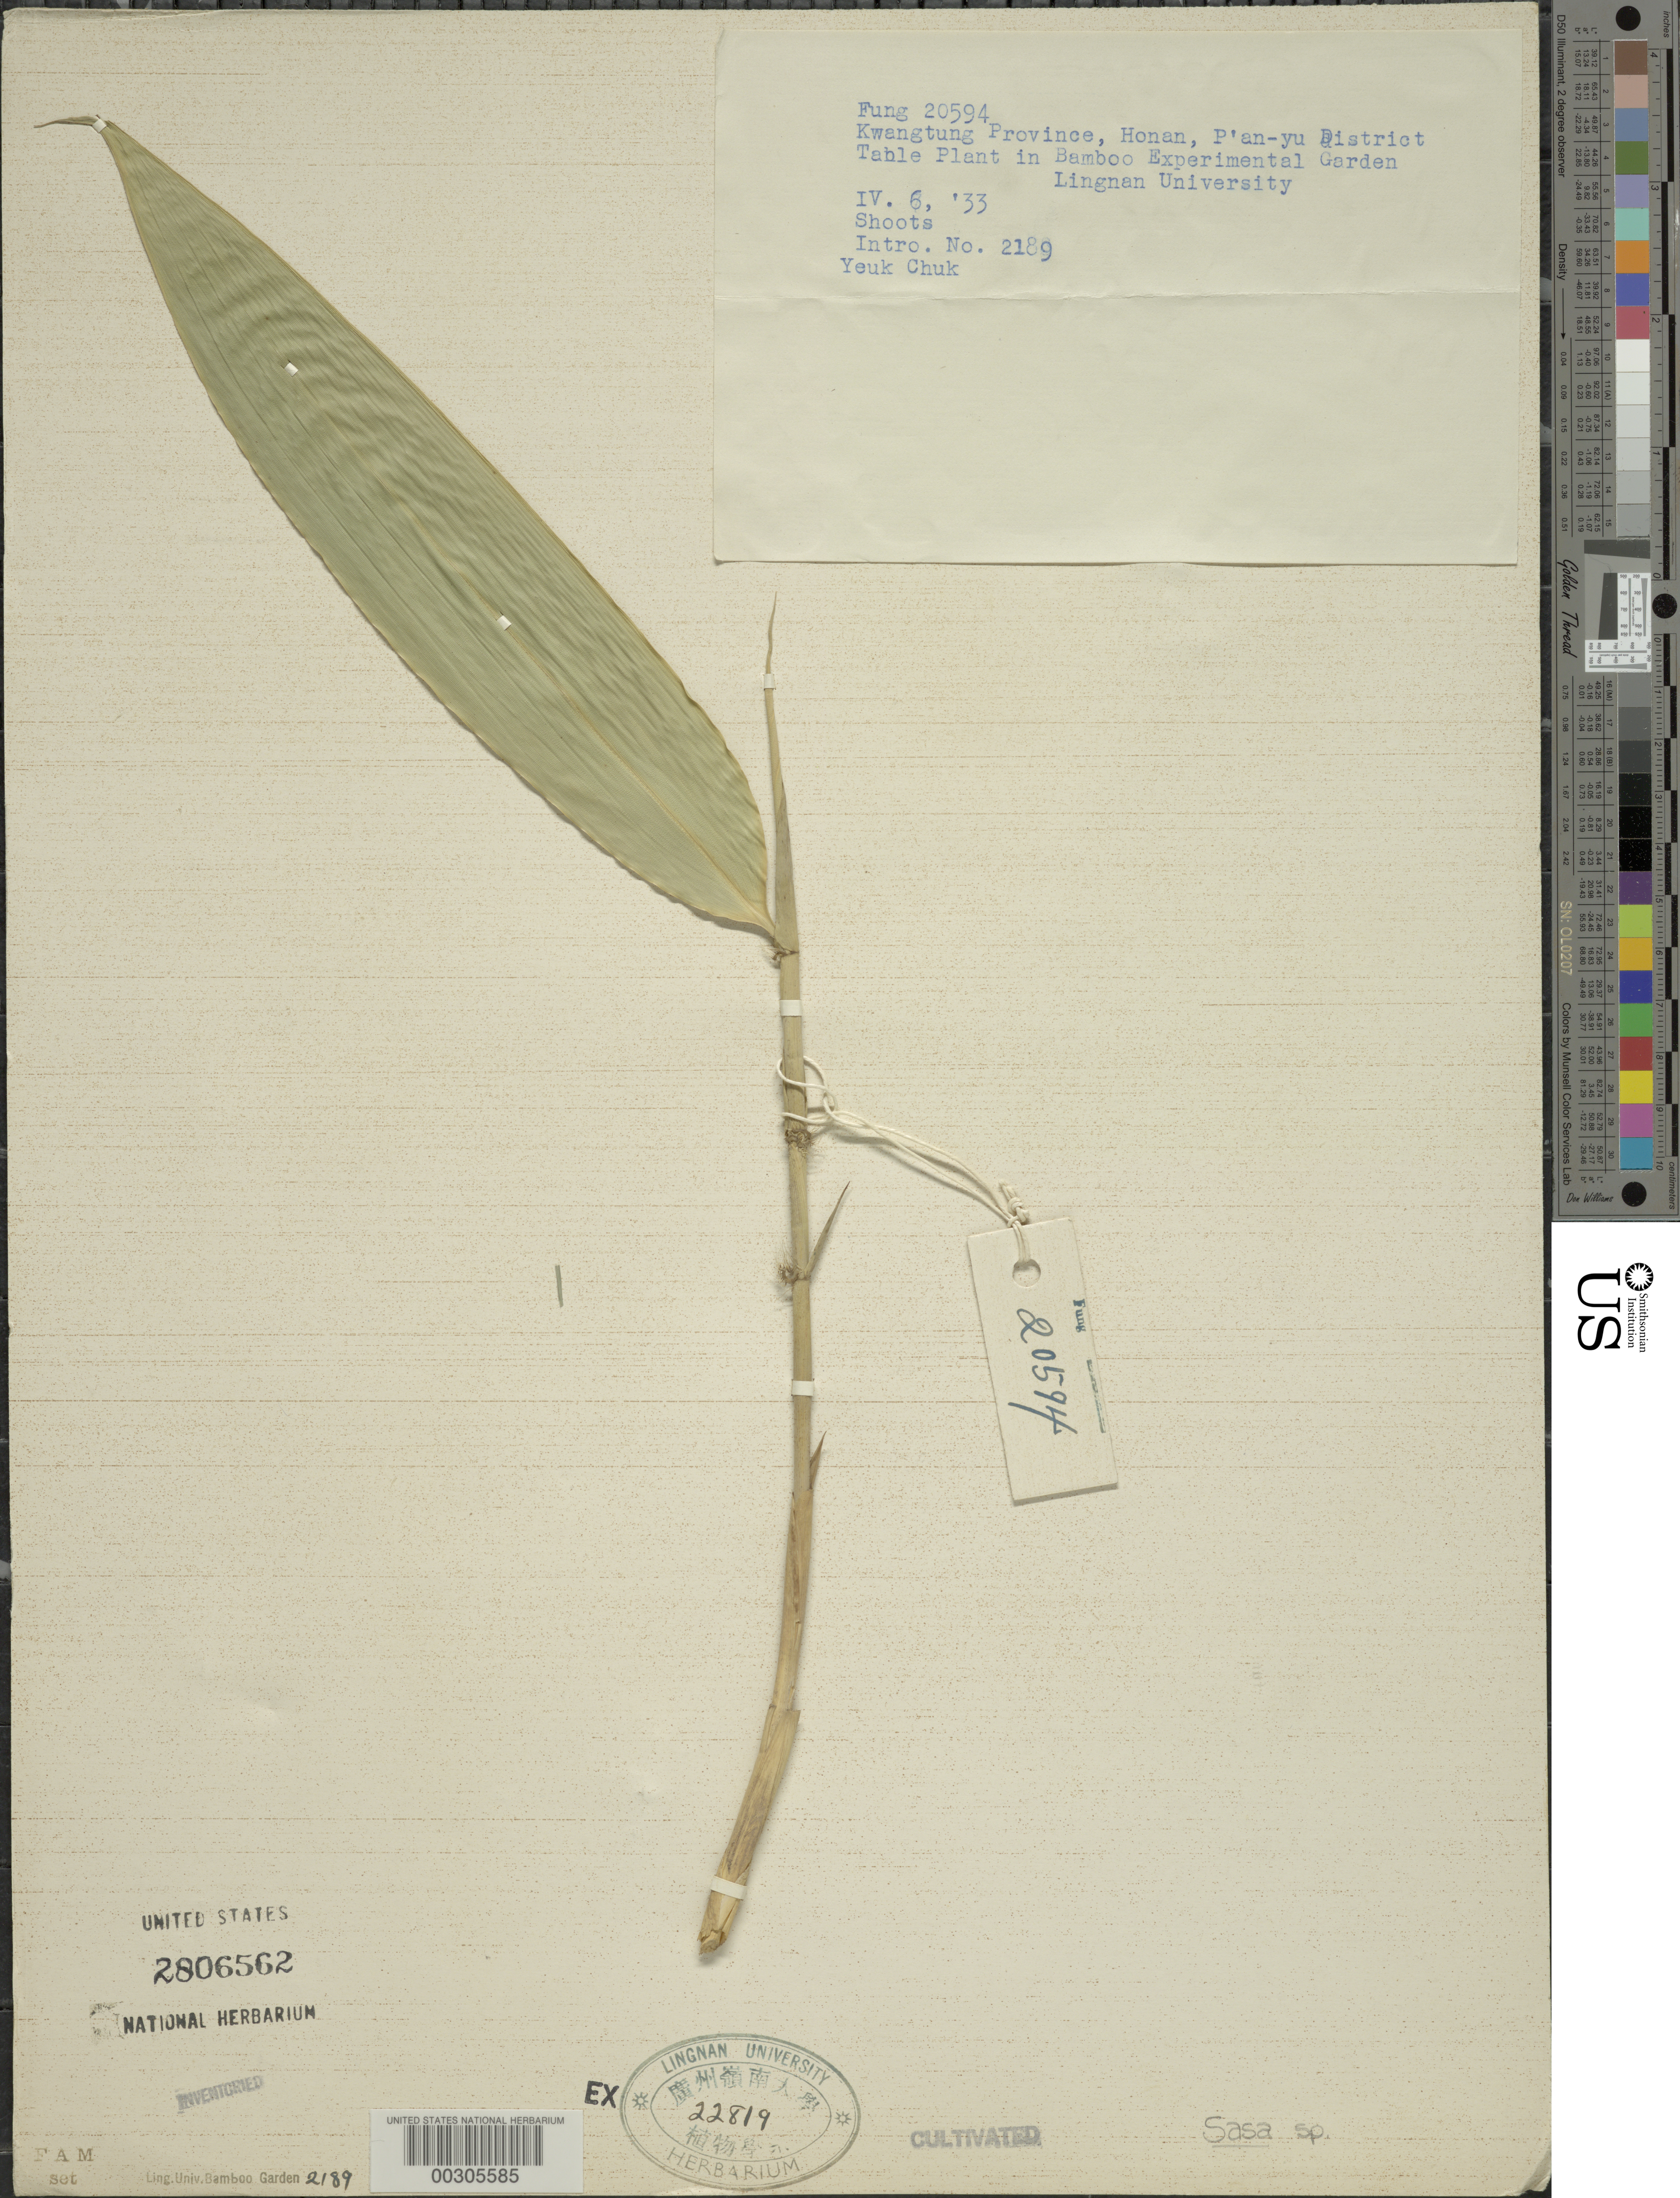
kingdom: Plantae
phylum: Tracheophyta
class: Liliopsida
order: Poales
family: Poaceae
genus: Sasa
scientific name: Sasa sp.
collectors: H. L. Fung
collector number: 20594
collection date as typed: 06 Apr 1933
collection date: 1933-04-06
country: China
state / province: Guangdong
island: Honam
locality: Lingnan univ. bg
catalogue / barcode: US 2806562